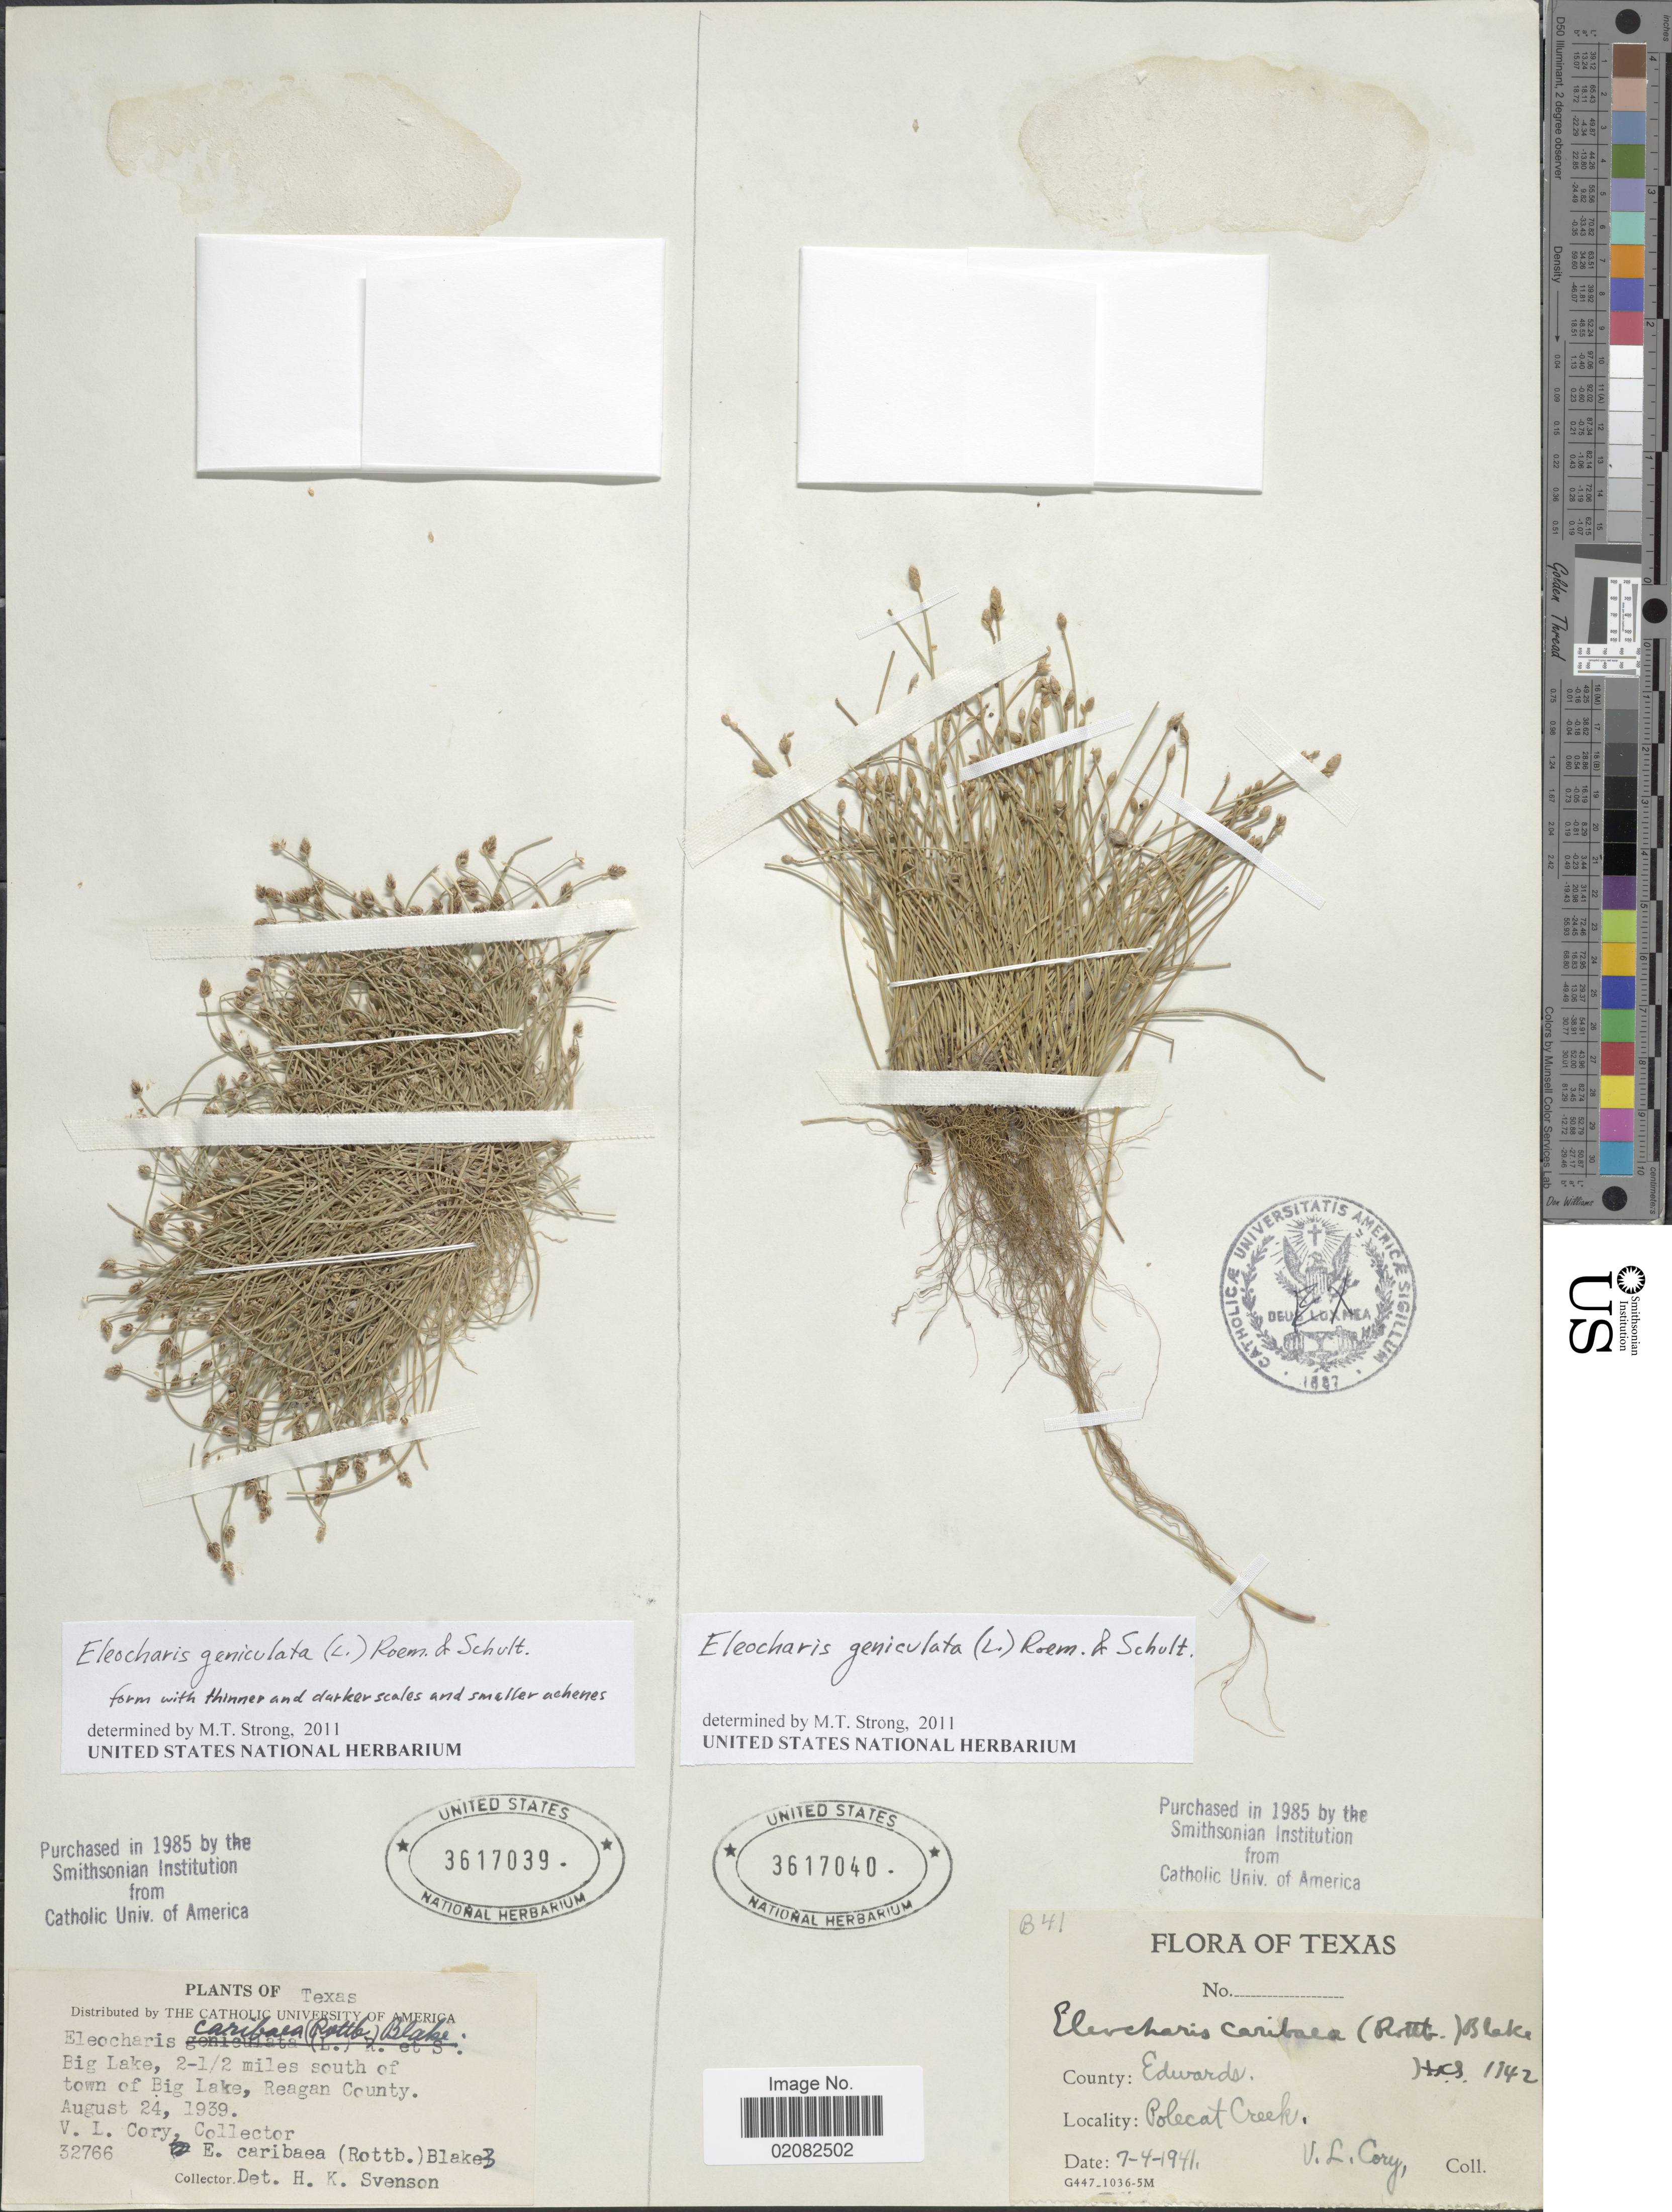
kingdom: Plantae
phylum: Tracheophyta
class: Liliopsida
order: Poales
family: Cyperaceae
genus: Eleocharis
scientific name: Eleocharis geniculata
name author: (L.) Roem. & Schult.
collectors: V. Cory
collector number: B41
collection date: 1941-07-04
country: United States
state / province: Texas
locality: County Edwards, Polecat Creek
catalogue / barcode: US 3617040-2